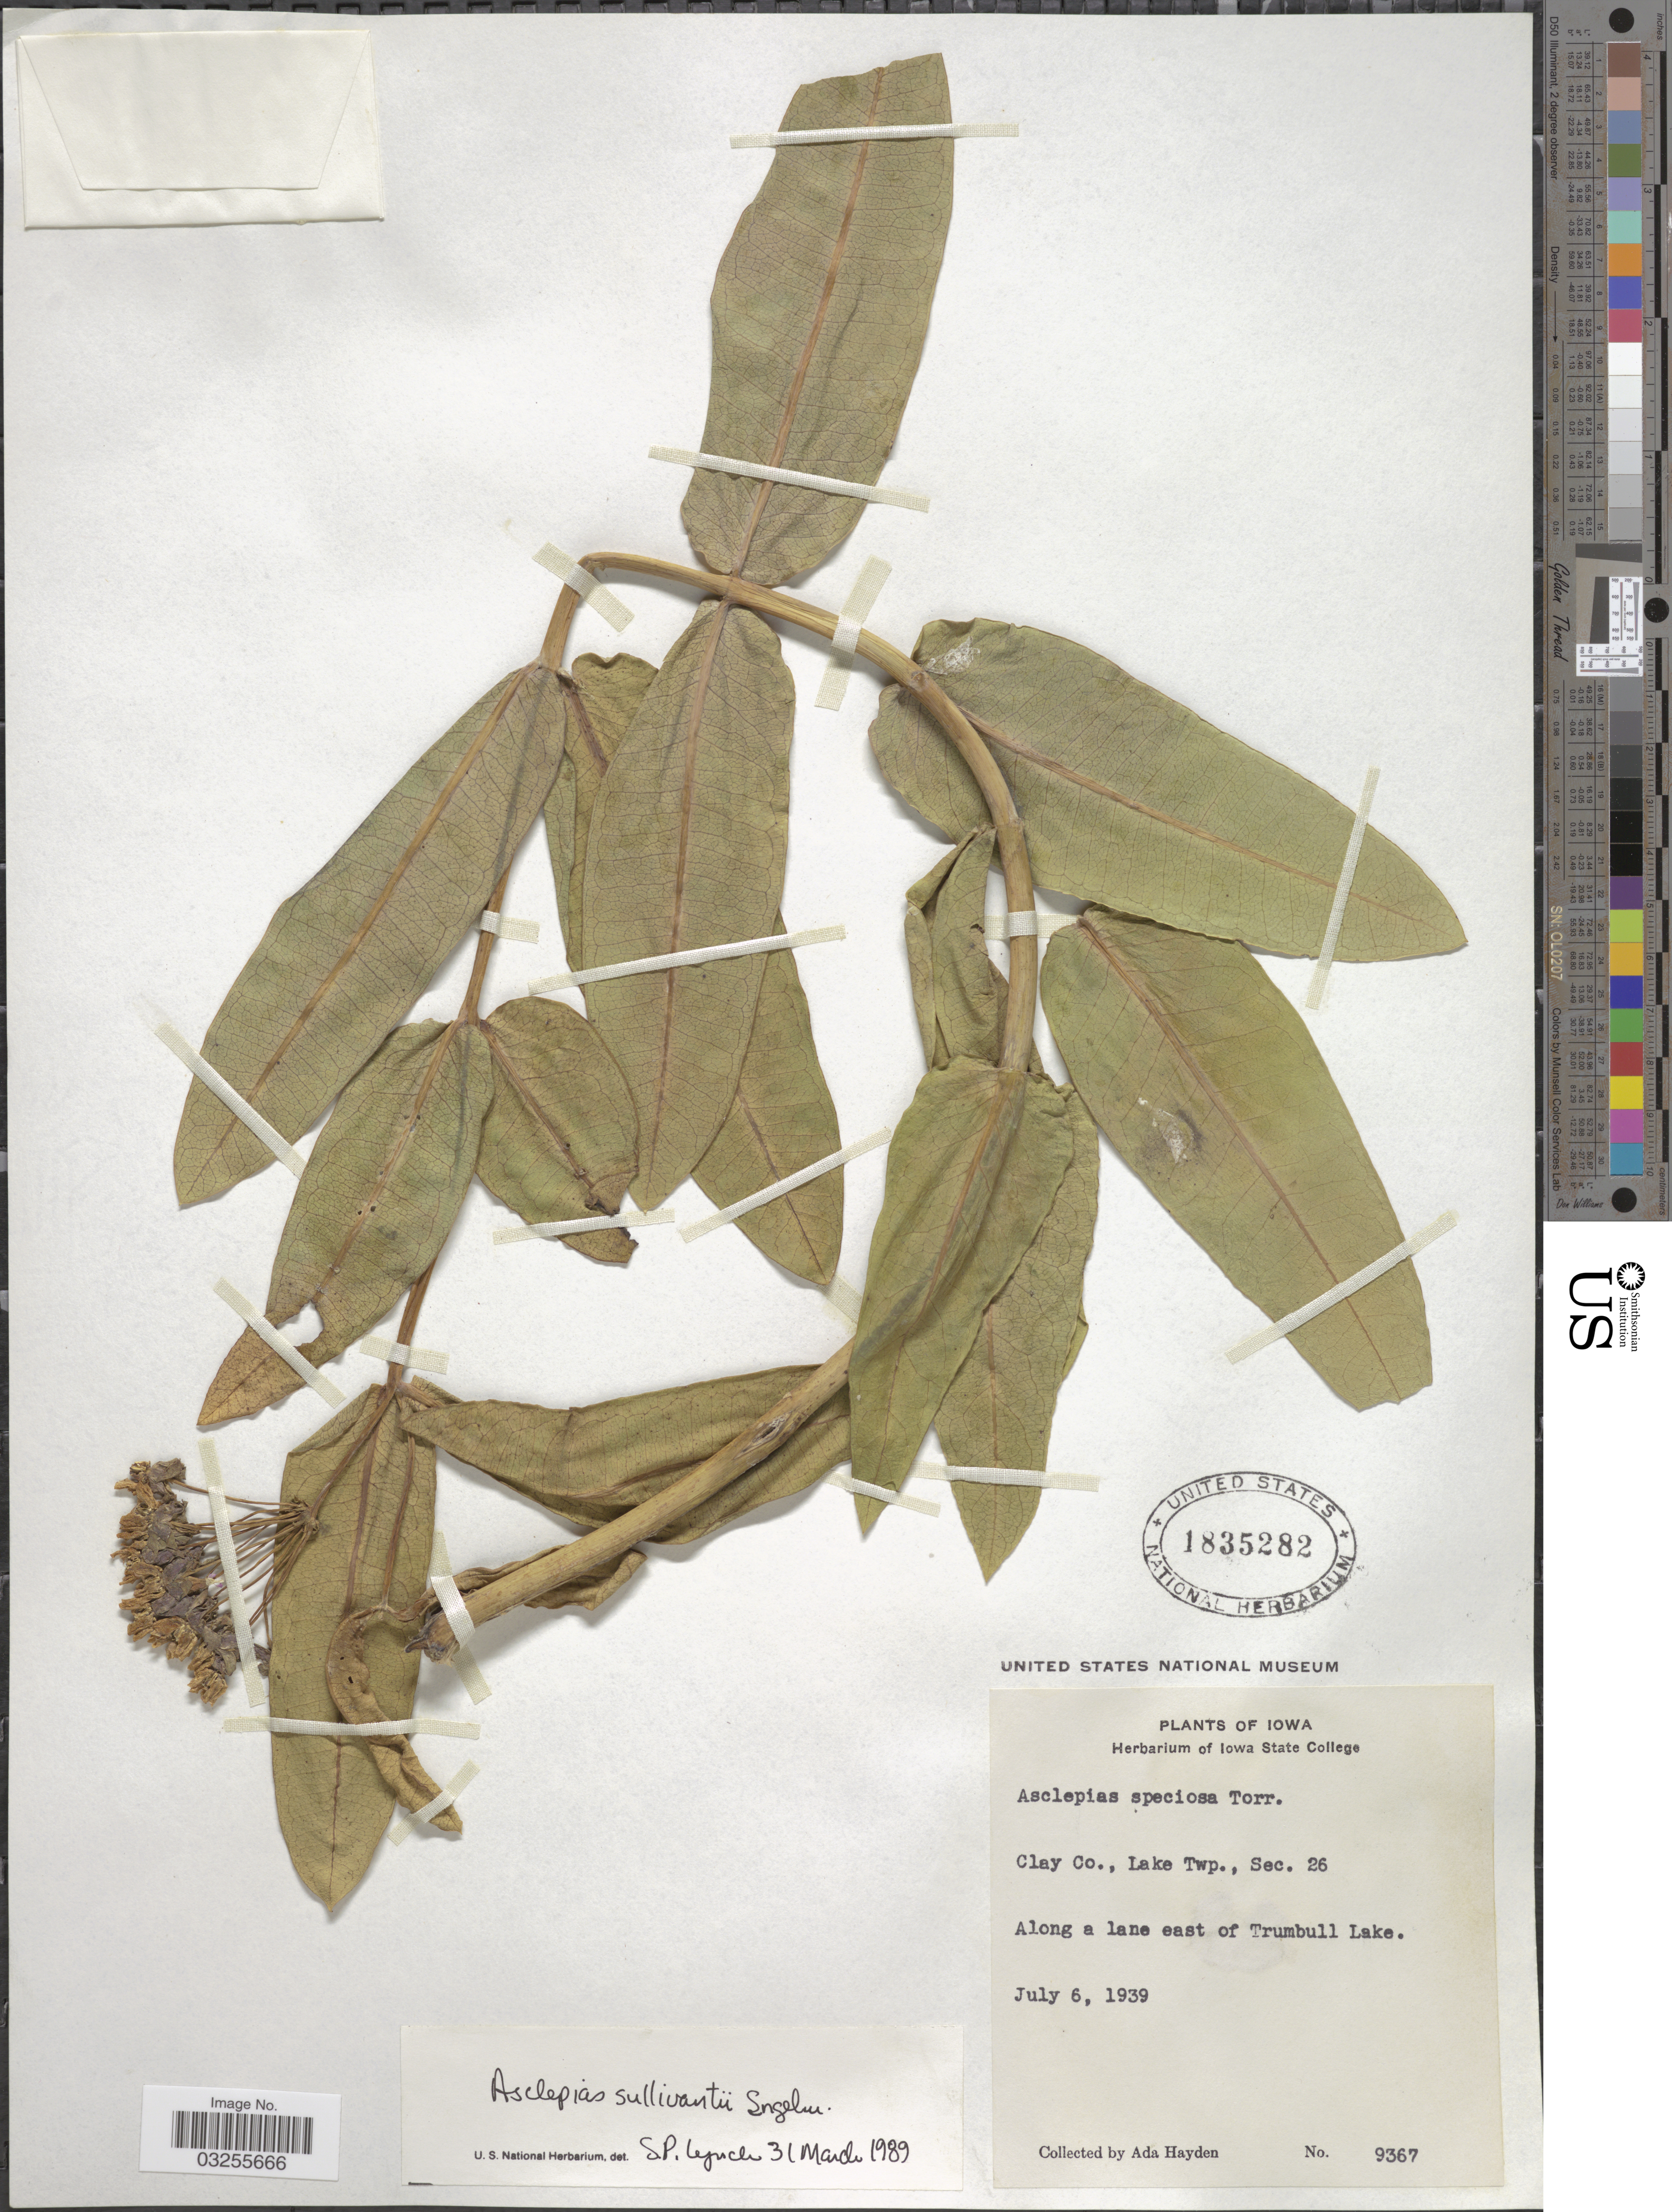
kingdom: Plantae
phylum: Tracheophyta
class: Magnoliopsida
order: Gentianales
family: Apocynaceae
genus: Asclepias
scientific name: Asclepias sullivantii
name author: Engelm. ex A. Gray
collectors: Ada Hayden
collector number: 9367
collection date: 1939-07-06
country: United States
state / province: Iowa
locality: Clay Co., Lake Twp., Sec. 26. Along a lane east of Trumbull Lake.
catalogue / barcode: US 1835282